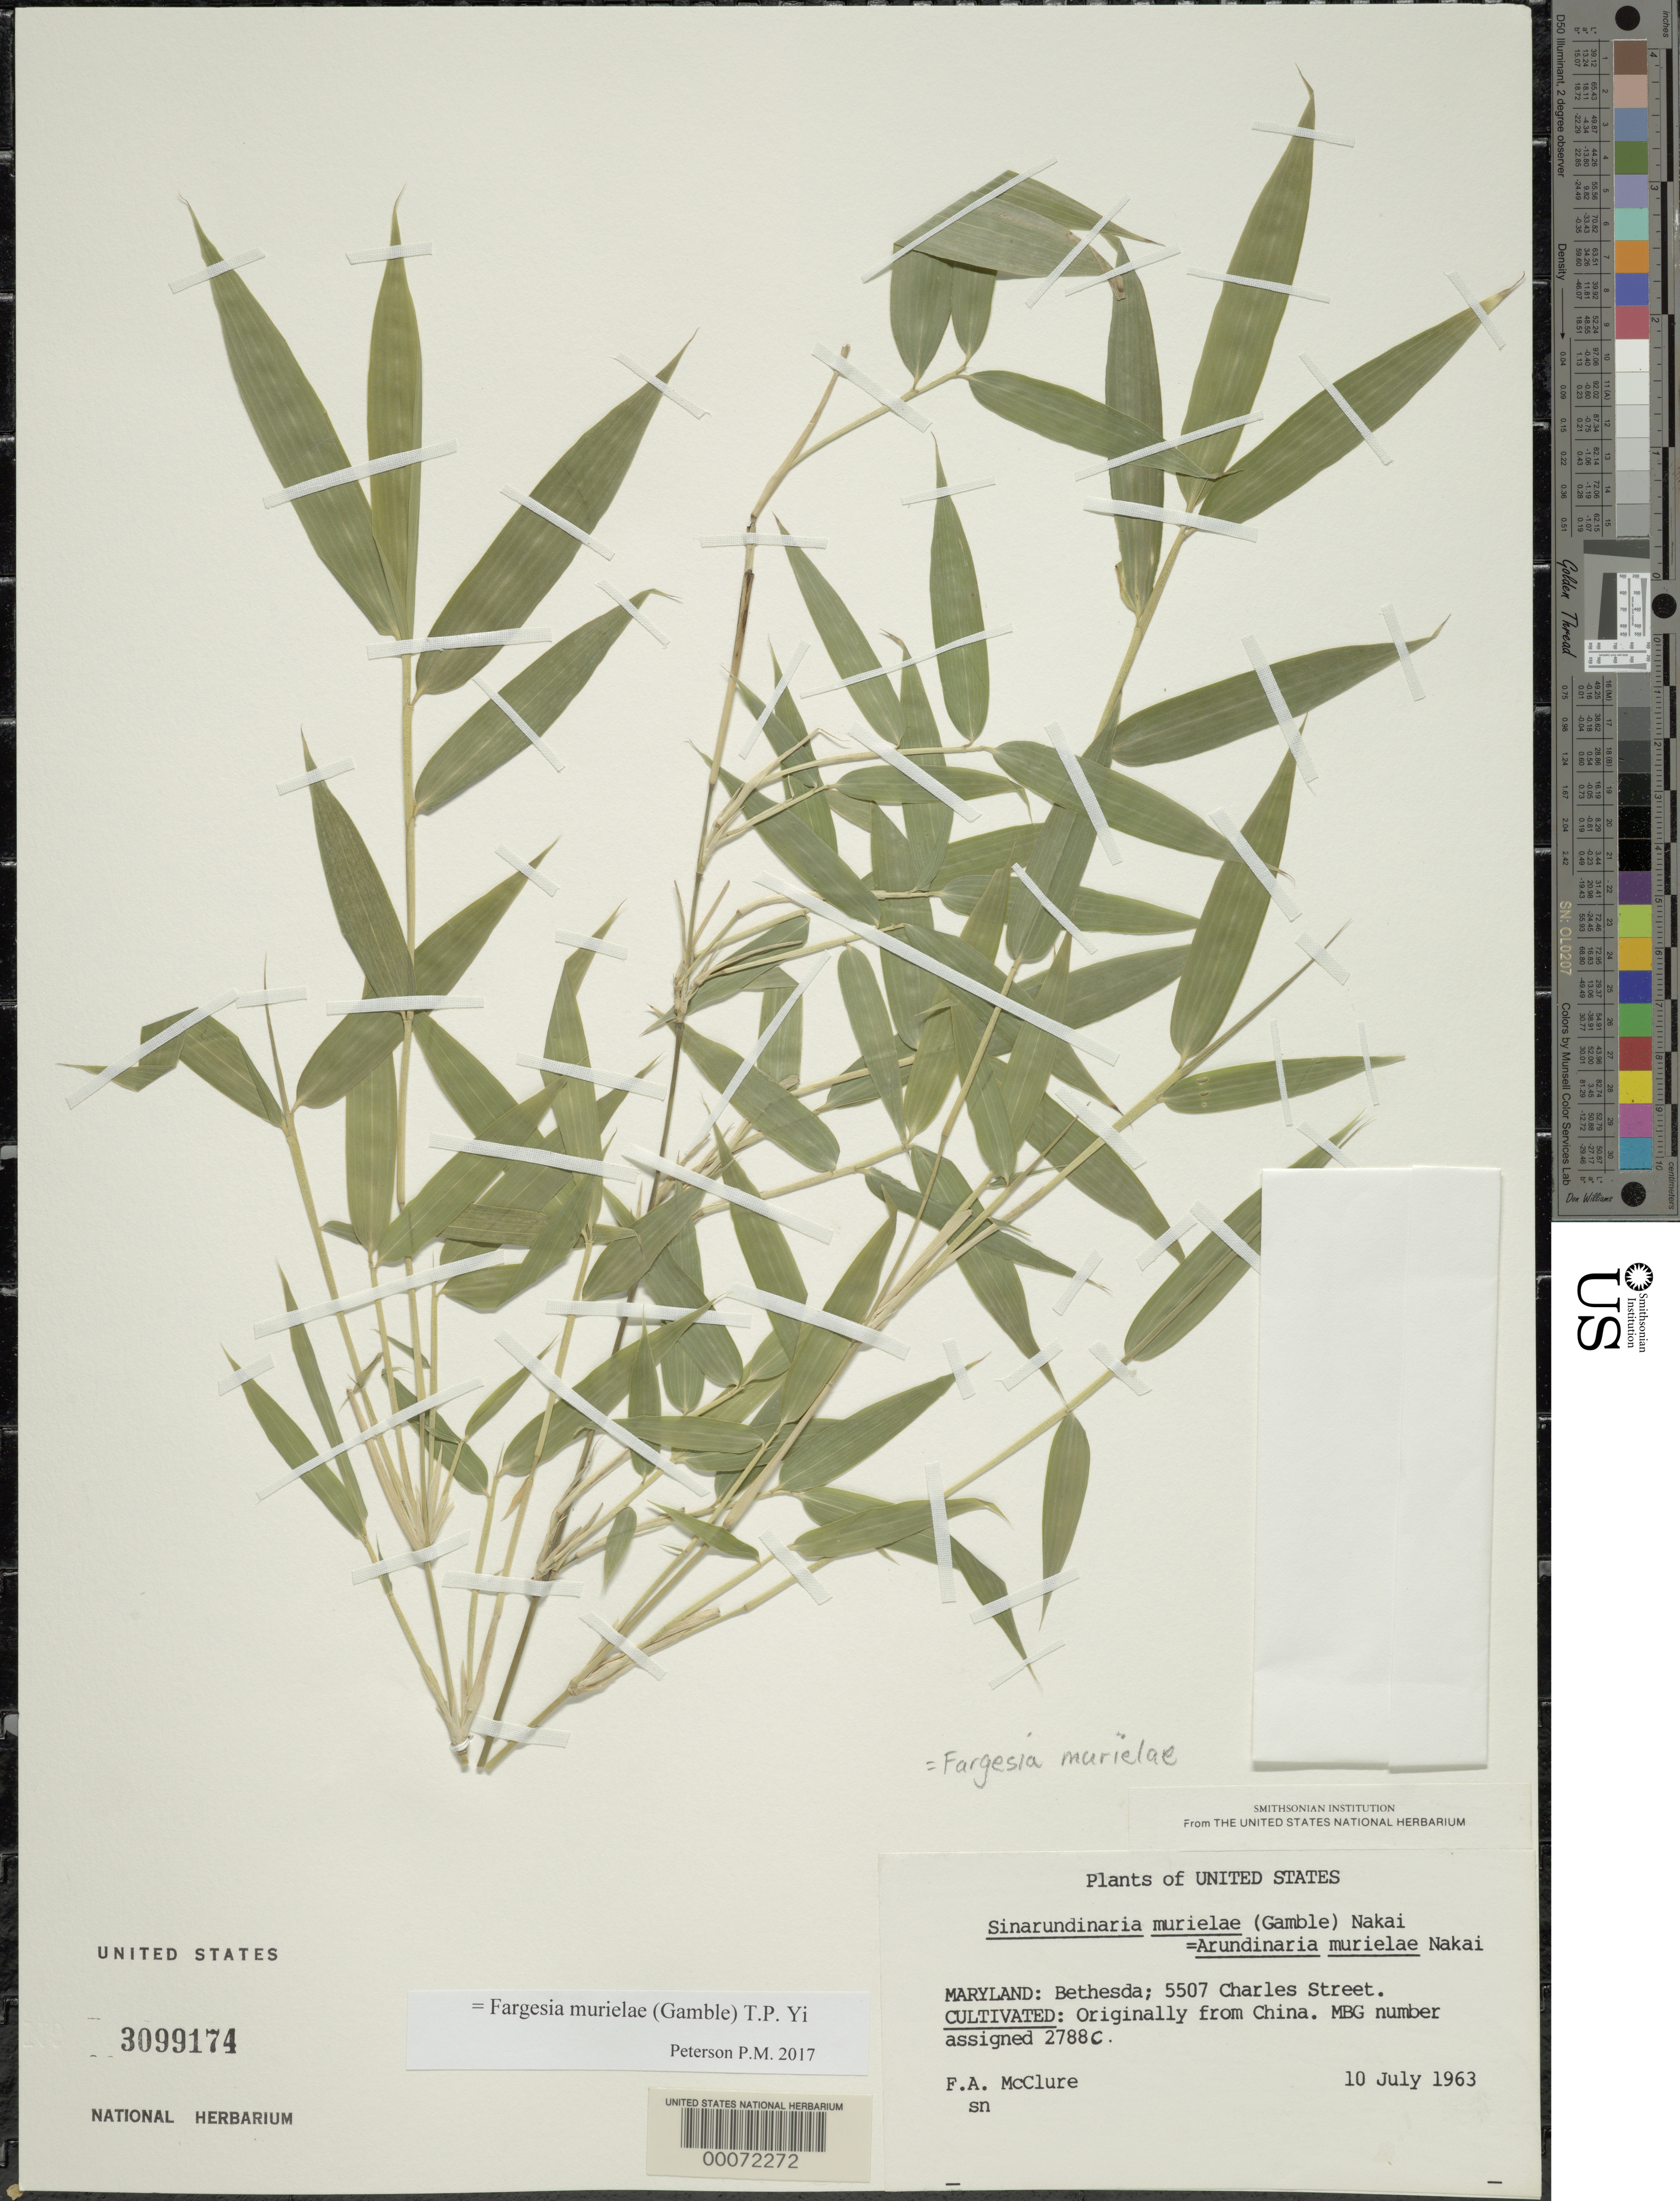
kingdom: Plantae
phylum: Tracheophyta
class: Liliopsida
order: Poales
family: Poaceae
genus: Fargesia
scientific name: Fargesia murielae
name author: (Gamble) T.P. Yi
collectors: F. A. McClure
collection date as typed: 10 Jul 1963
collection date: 1963-07-10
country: United States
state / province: Maryland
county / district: Montgomery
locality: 5507 Charles Street, Bethesda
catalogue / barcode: US 3099174